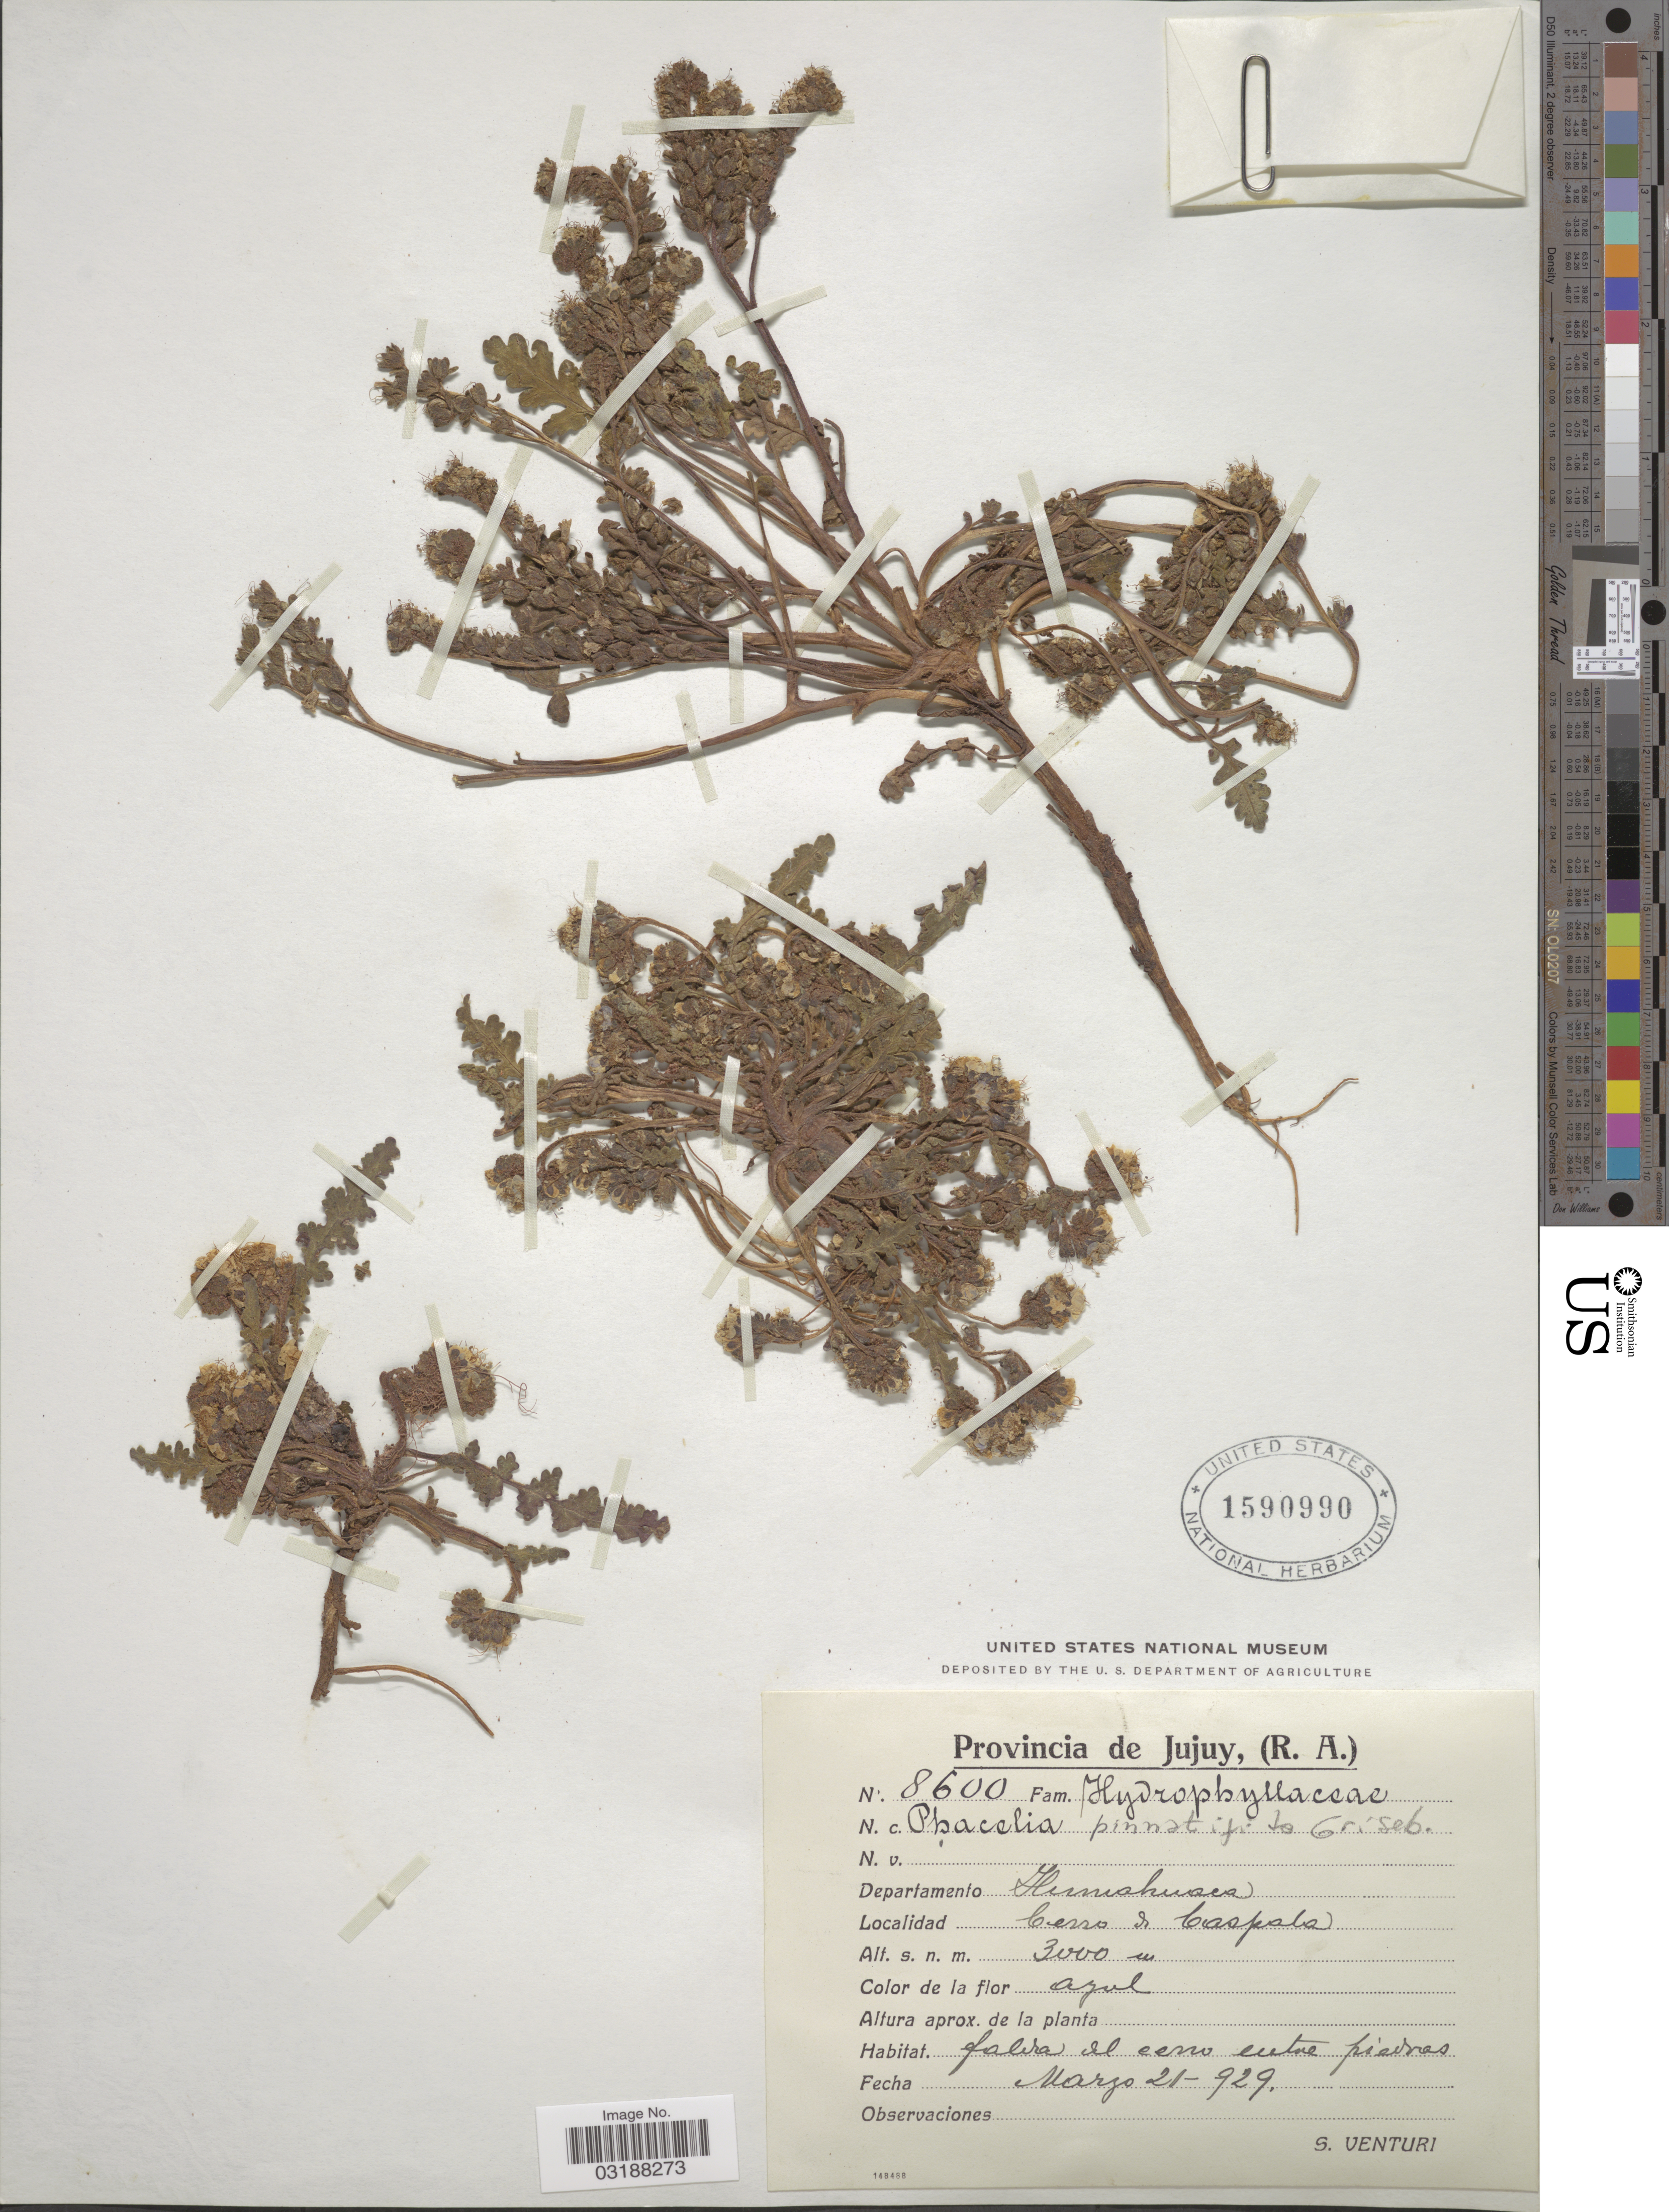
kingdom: Plantae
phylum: Tracheophyta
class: Magnoliopsida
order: Boraginales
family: Hydrophyllaceae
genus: Phacelia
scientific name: Phacelia pinnatifida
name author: Griseb. ex Wedd.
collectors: S. Venturi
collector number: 8600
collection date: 1929-03-21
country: Argentina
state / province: Jujuy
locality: Provincia de Jujuy. Departamento Humahuaca. Cerro de Caspala.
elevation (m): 3000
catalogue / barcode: US 1590990